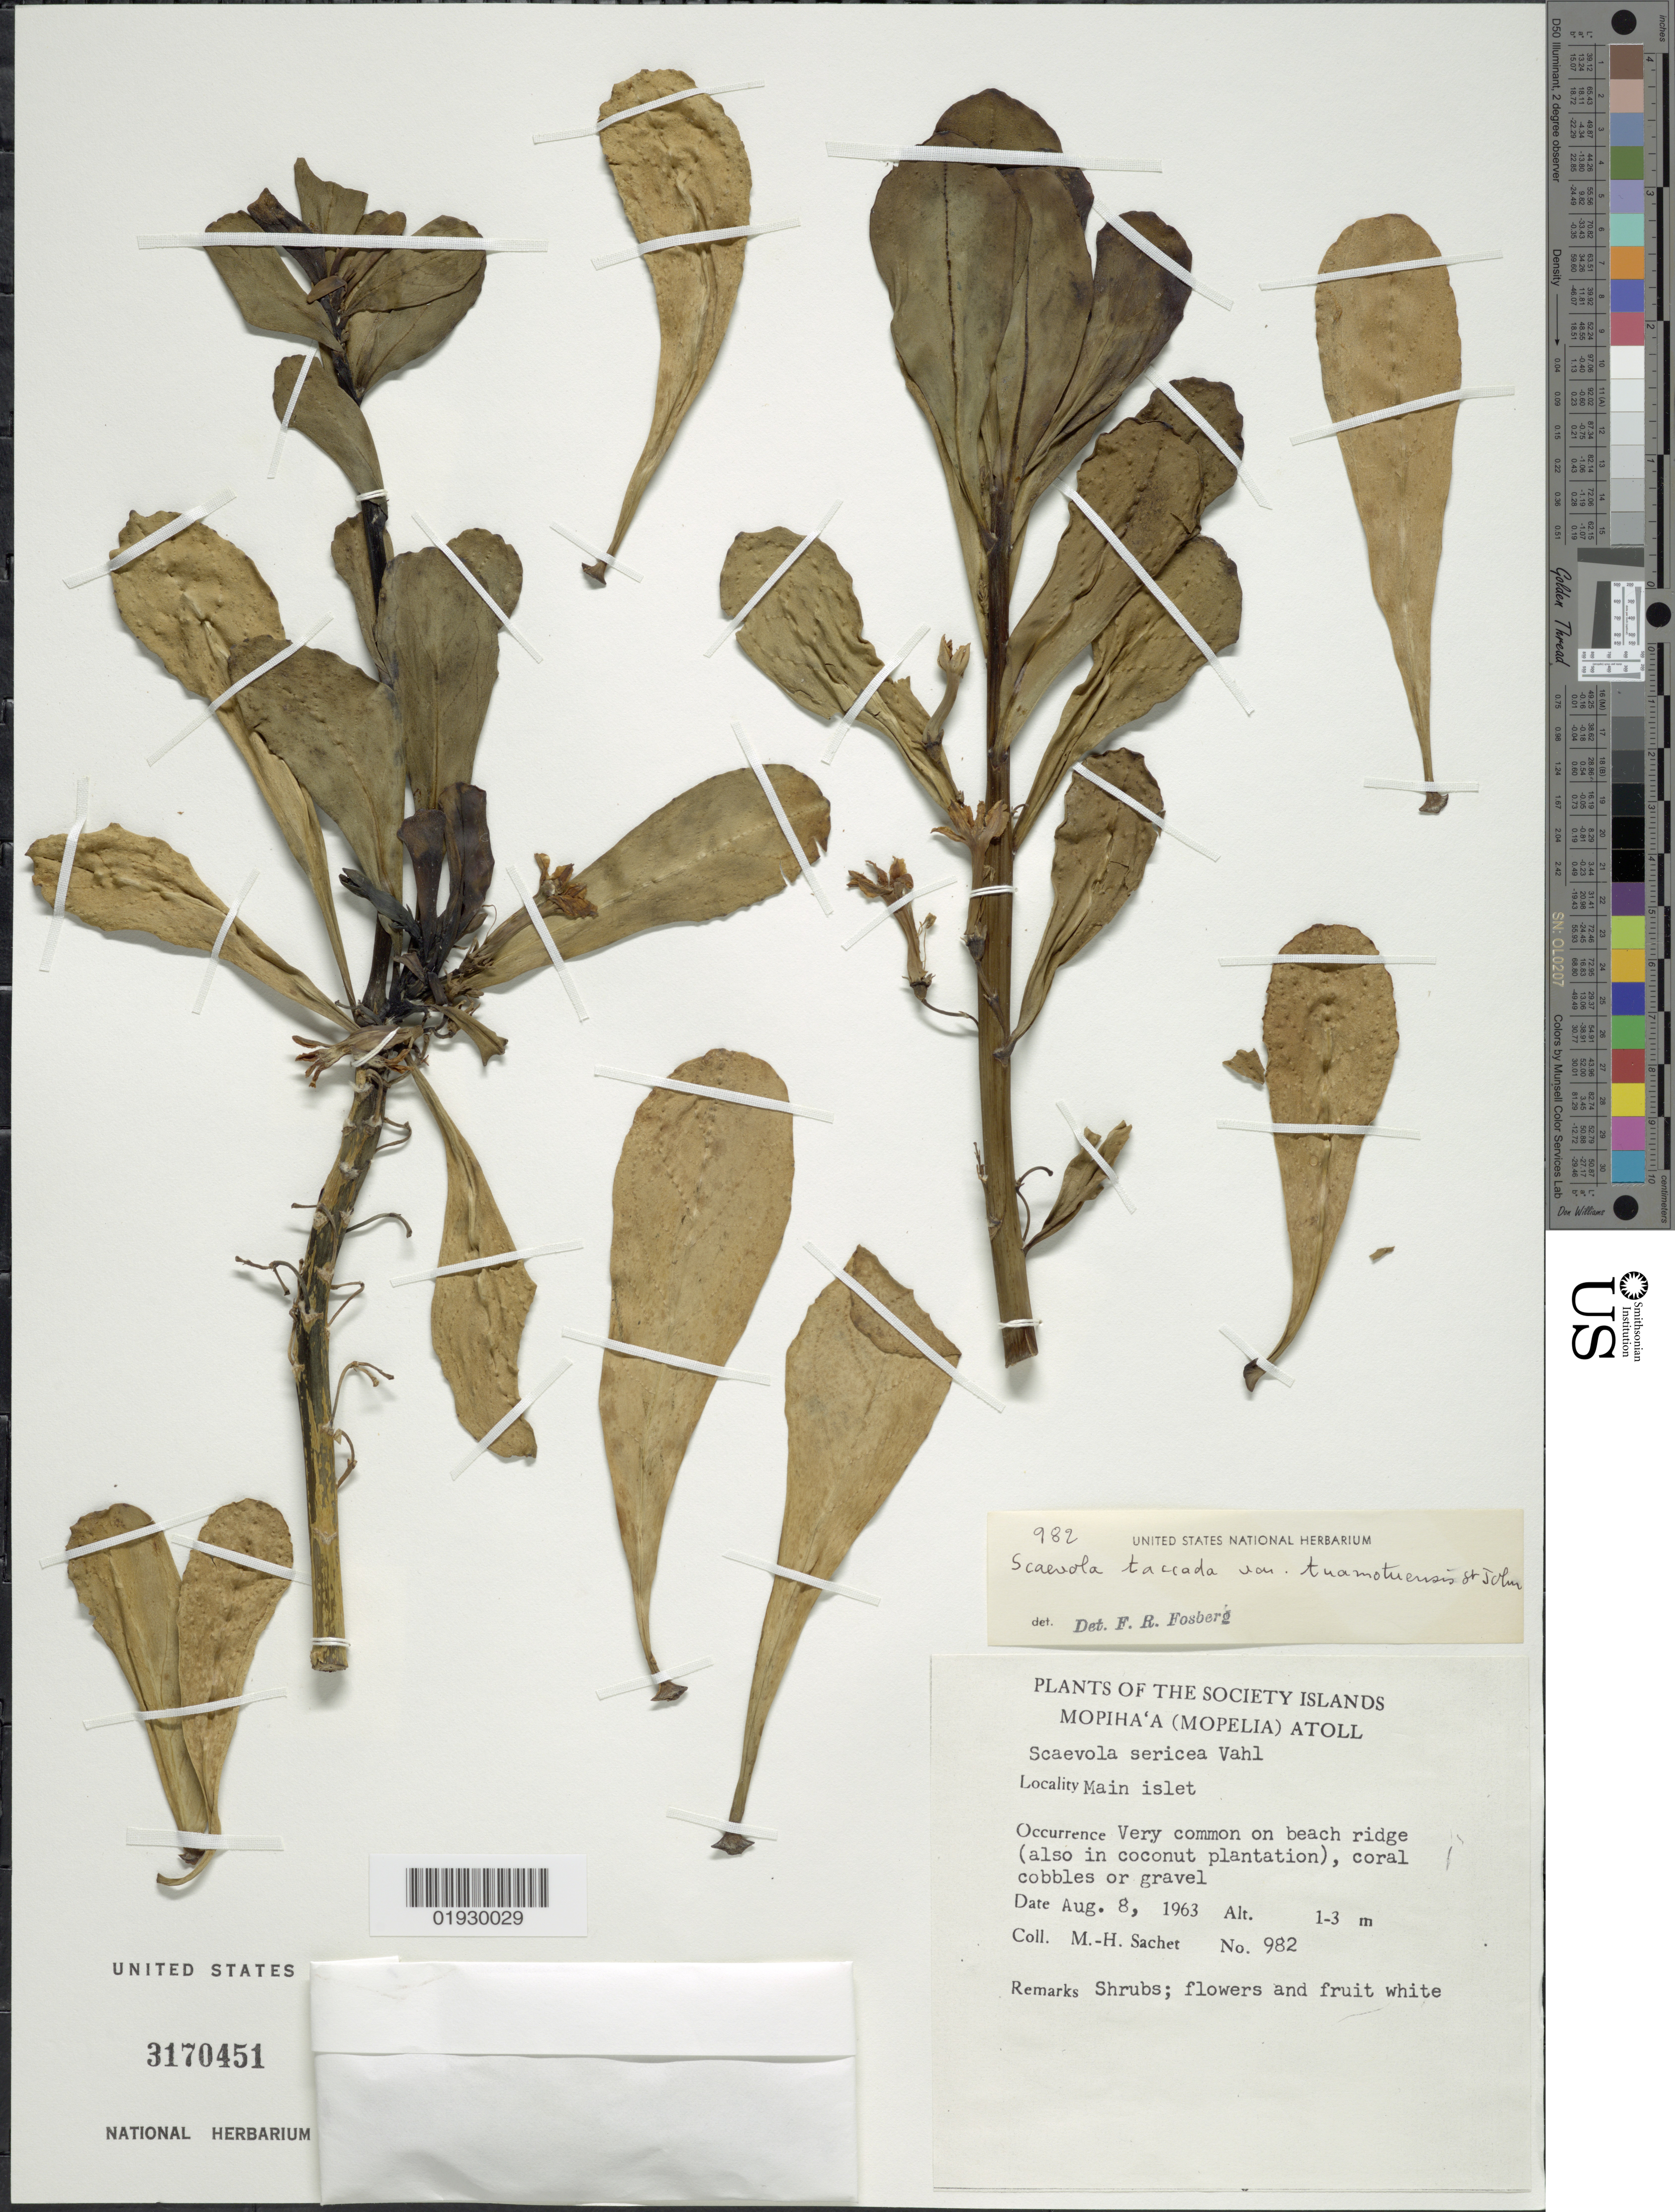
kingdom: Plantae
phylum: Tracheophyta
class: Magnoliopsida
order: Asterales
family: Goodeniaceae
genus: Scaevola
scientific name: Scaevola taccada var. tuamotensis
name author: H. St. John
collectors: M.-H. Sachet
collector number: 982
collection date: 1963-08-08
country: French Polynesia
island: Maupihaa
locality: Society Islands, Mopiha'a (Mopelia) Atoll, Main islet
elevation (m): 1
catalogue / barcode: US 3170451